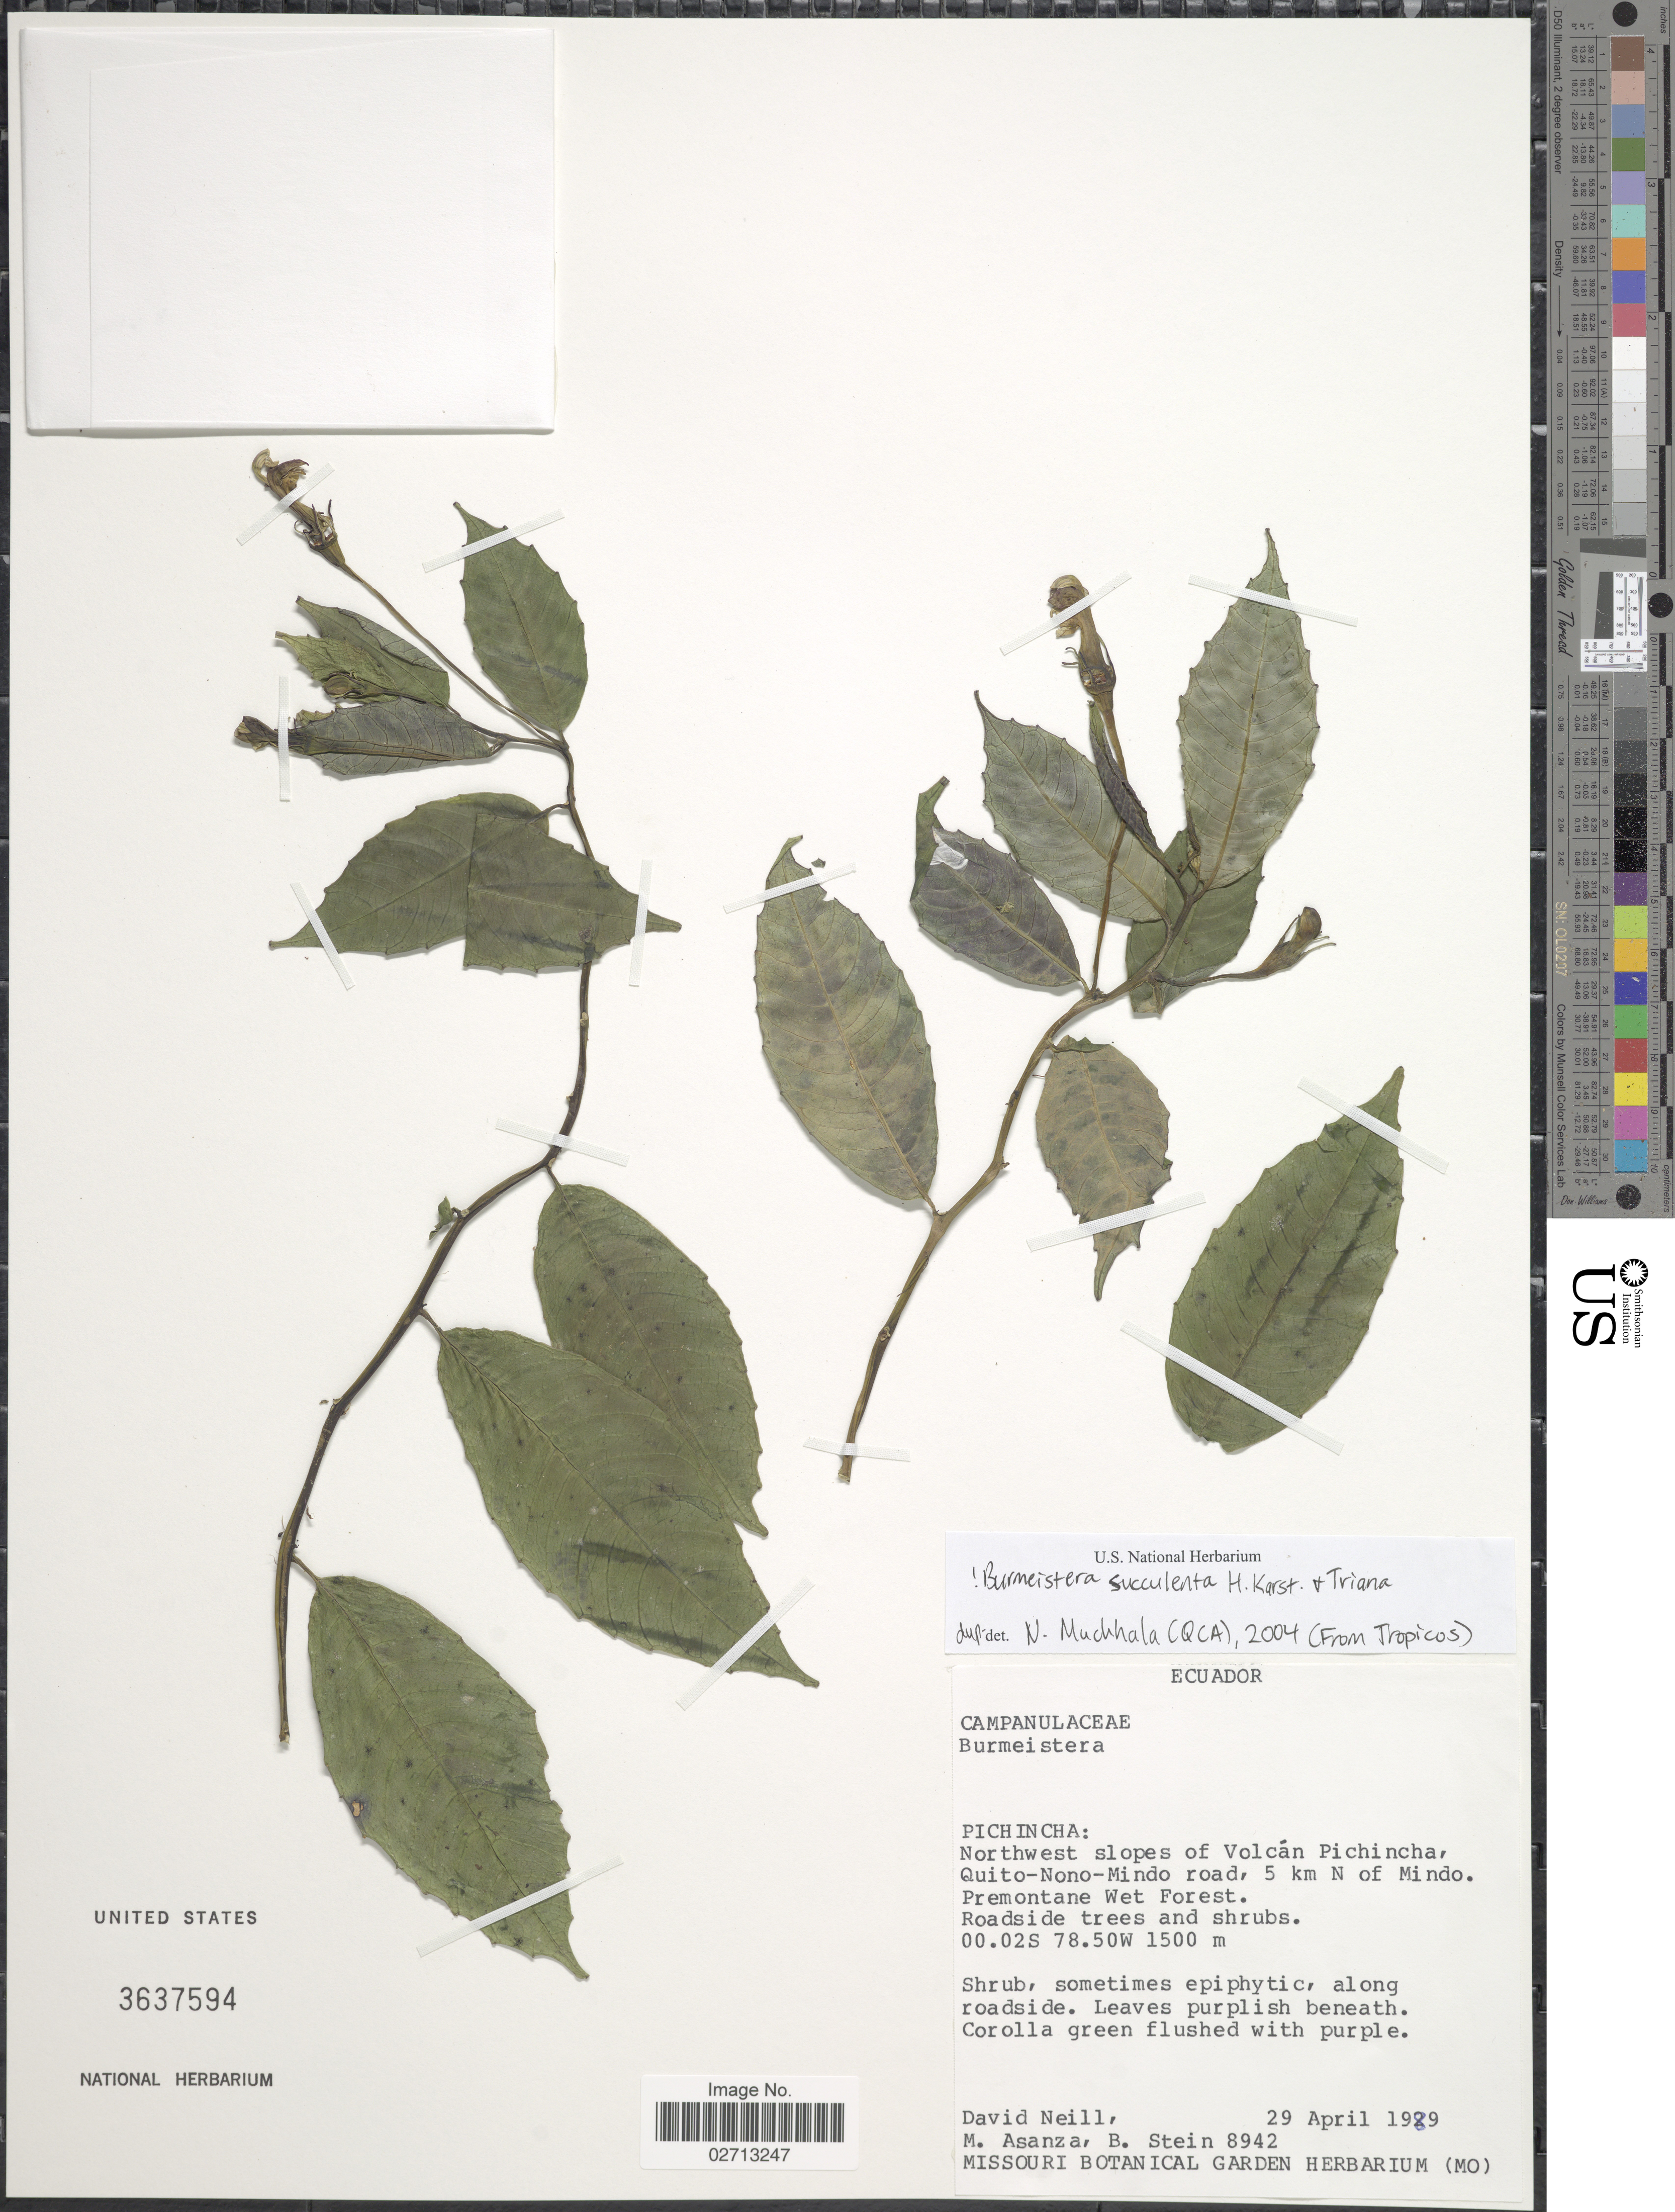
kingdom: Plantae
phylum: Tracheophyta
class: Magnoliopsida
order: Asterales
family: Campanulaceae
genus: Burmeistera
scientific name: Burmeistera succulenta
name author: H. Karst. & Triana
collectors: D. Neill, M. Asanza & B. Stein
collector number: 8942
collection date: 1989-04-29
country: Ecuador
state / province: Pichincha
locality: Northwest slopes of Volcán Pichincha, Quito-Nono-Mindo road, 5 km N of Mindo.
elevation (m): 1500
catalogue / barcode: US 3637594